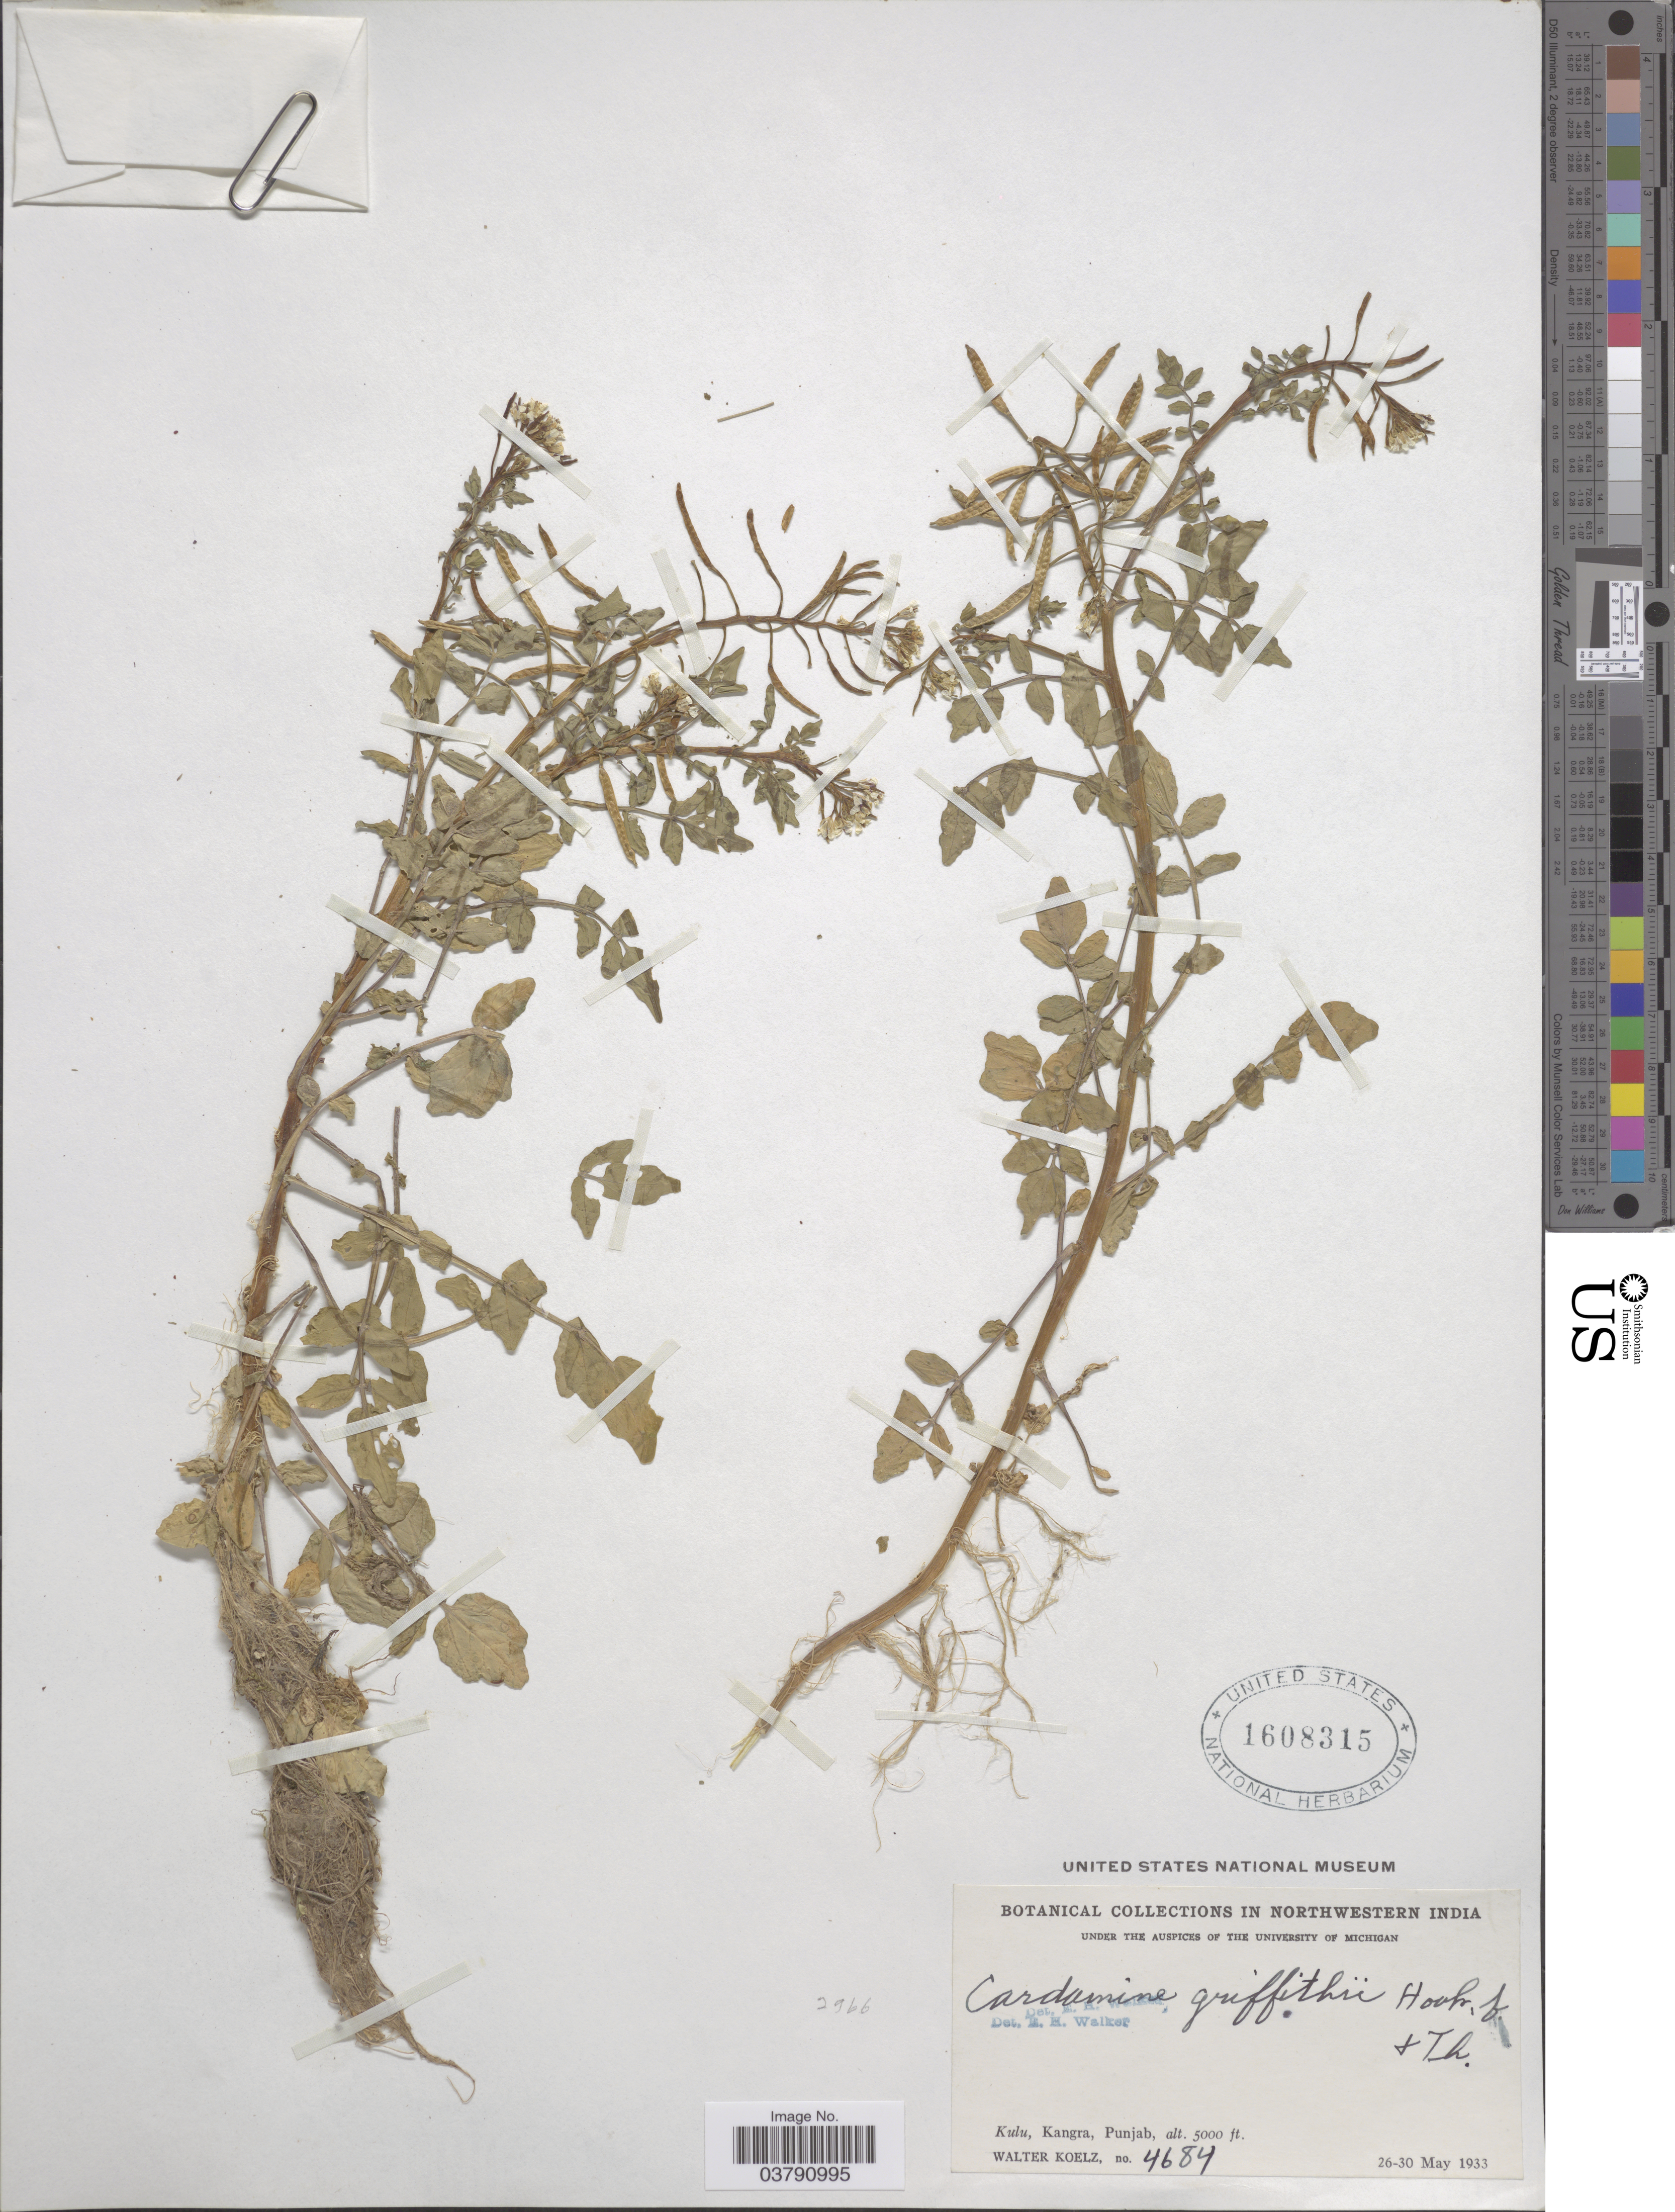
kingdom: Plantae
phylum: Tracheophyta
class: Magnoliopsida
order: Brassicales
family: Brassicaceae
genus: Cardamine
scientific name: Cardamine griffithii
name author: (Thomson) Hook. f.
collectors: W. N. Koelz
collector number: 4684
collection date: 1933-05-26/1933-05-30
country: India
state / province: Punjab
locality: Northwestern India, Kulu, Kangra.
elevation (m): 1524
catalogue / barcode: US 1608315